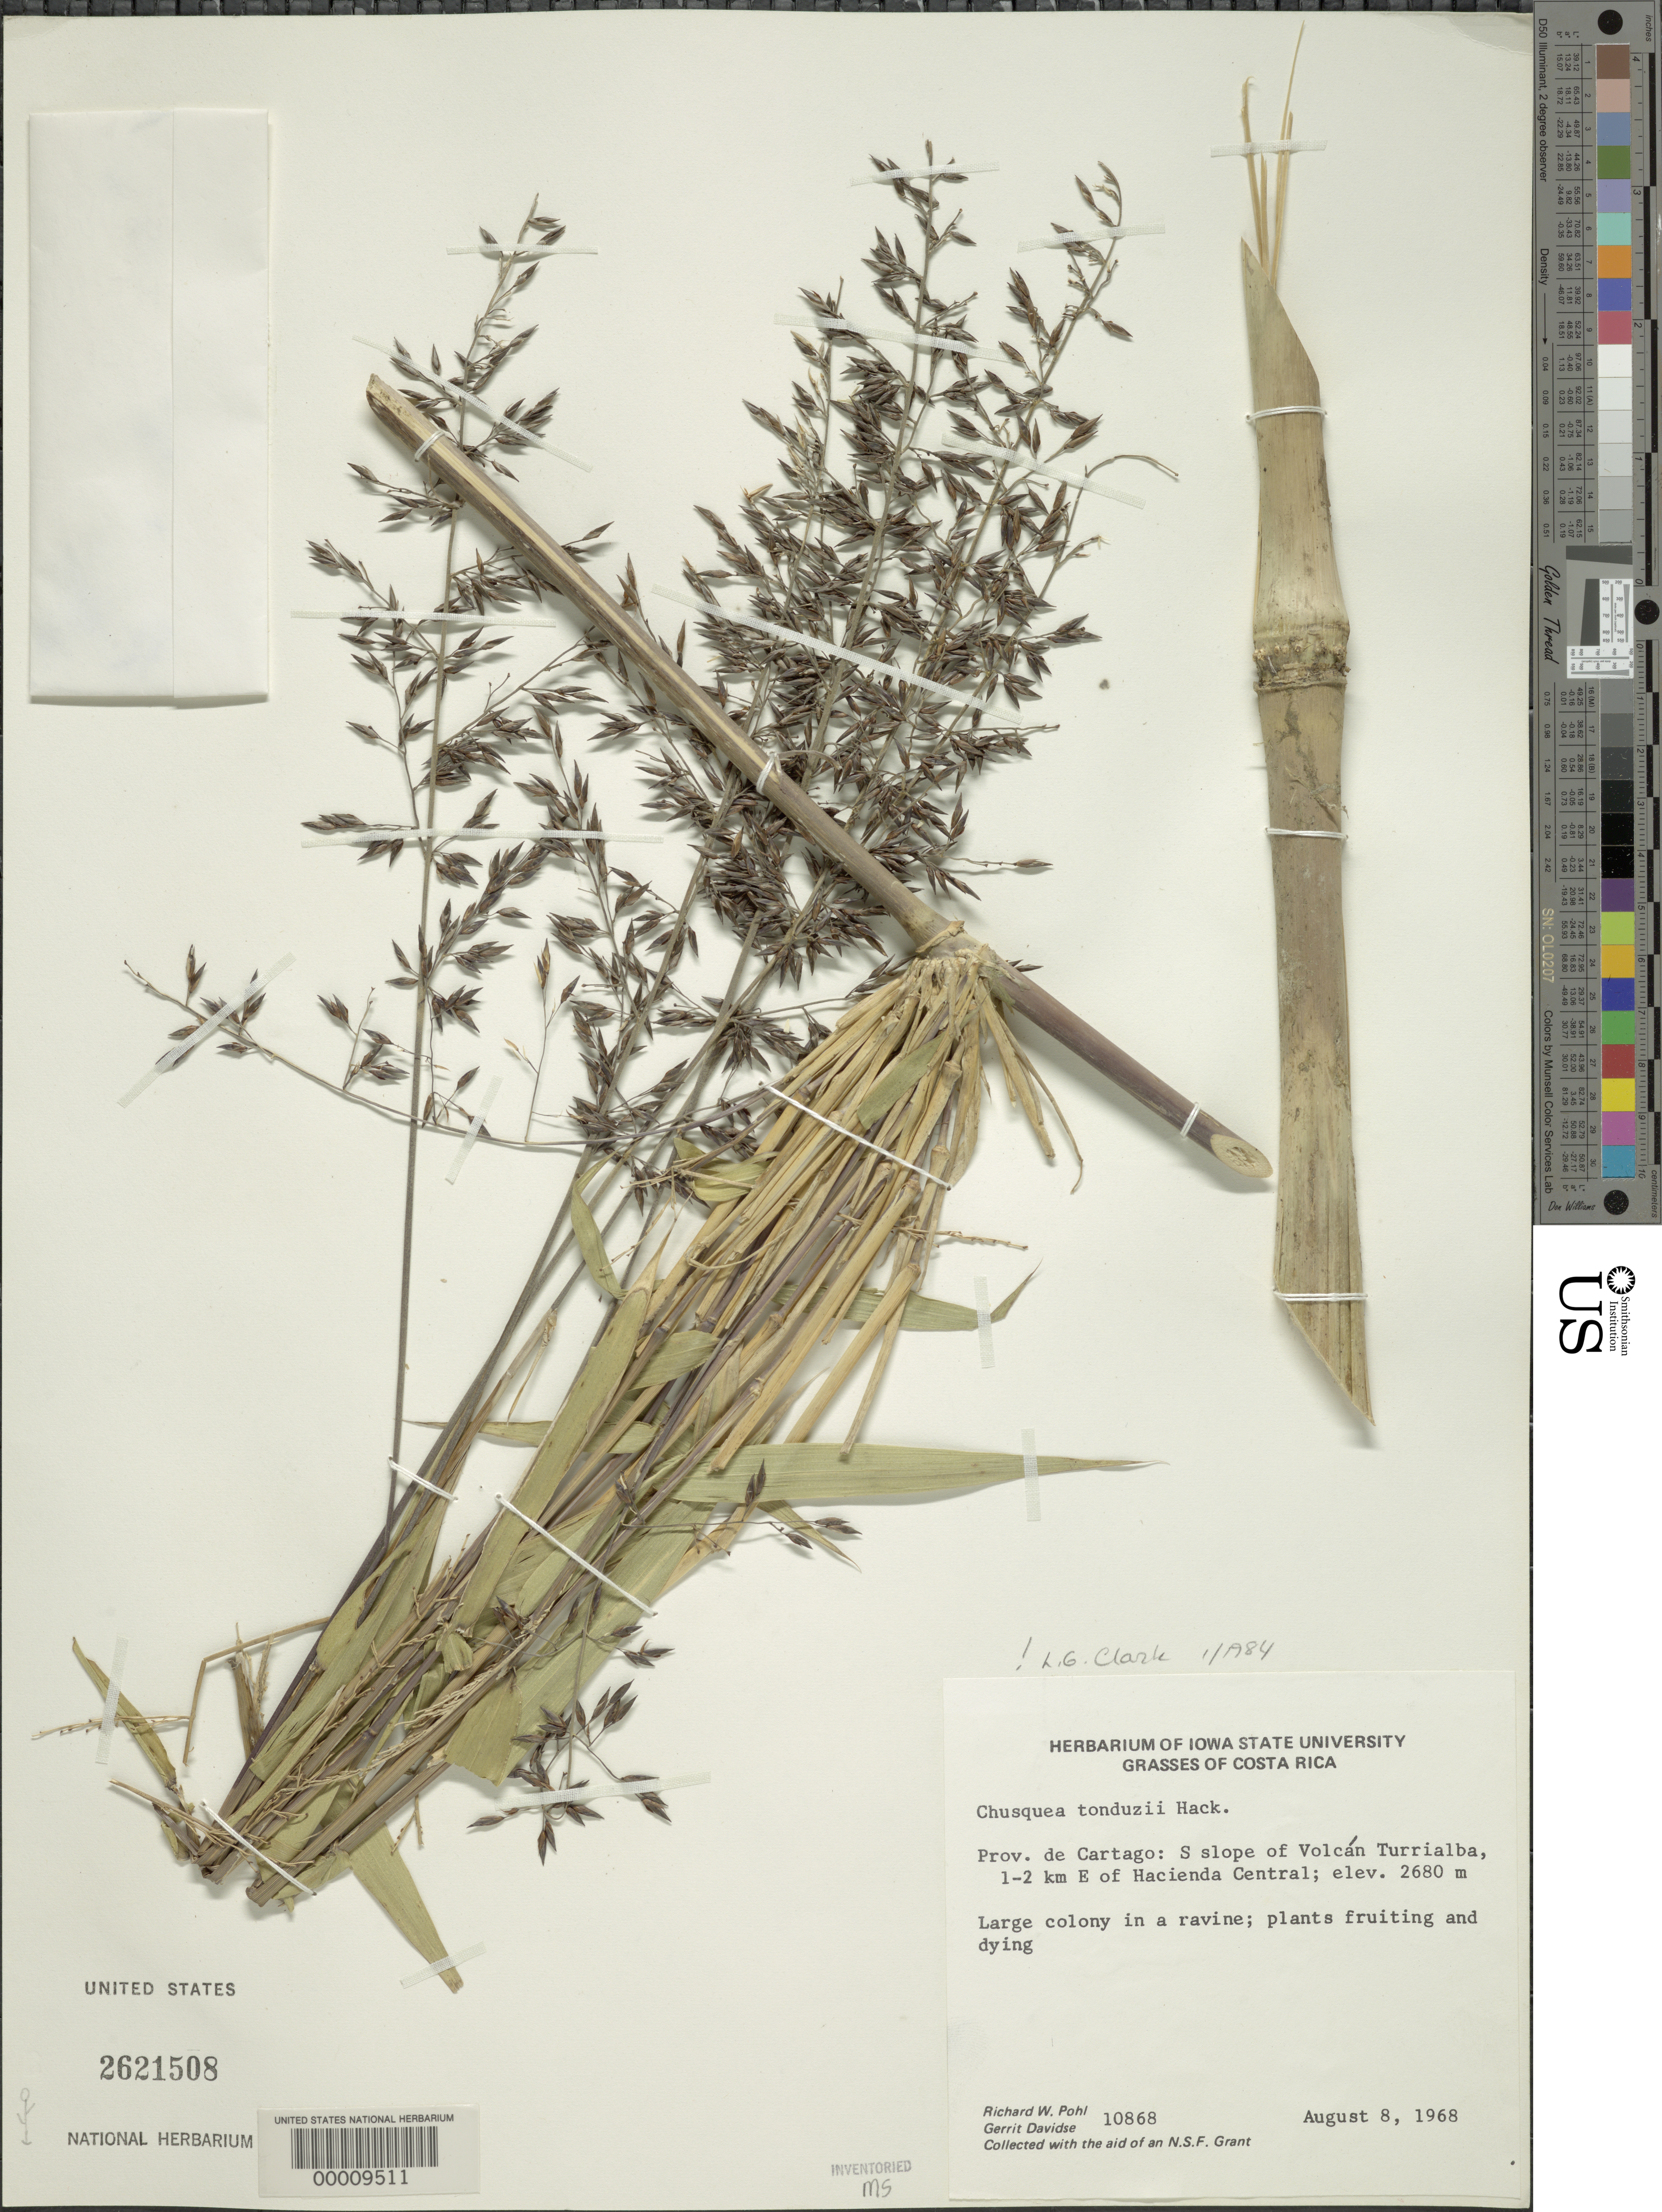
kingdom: Plantae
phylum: Tracheophyta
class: Liliopsida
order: Poales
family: Poaceae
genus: Chusquea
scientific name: Chusquea tonduzii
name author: Hack.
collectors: R. W. Pohl & G. Davidse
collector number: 10868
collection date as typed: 08 Aug 1968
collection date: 1968-08-08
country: Costa Rica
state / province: Cartago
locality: Volcan Turrialba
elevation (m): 2680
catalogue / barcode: US 2621508